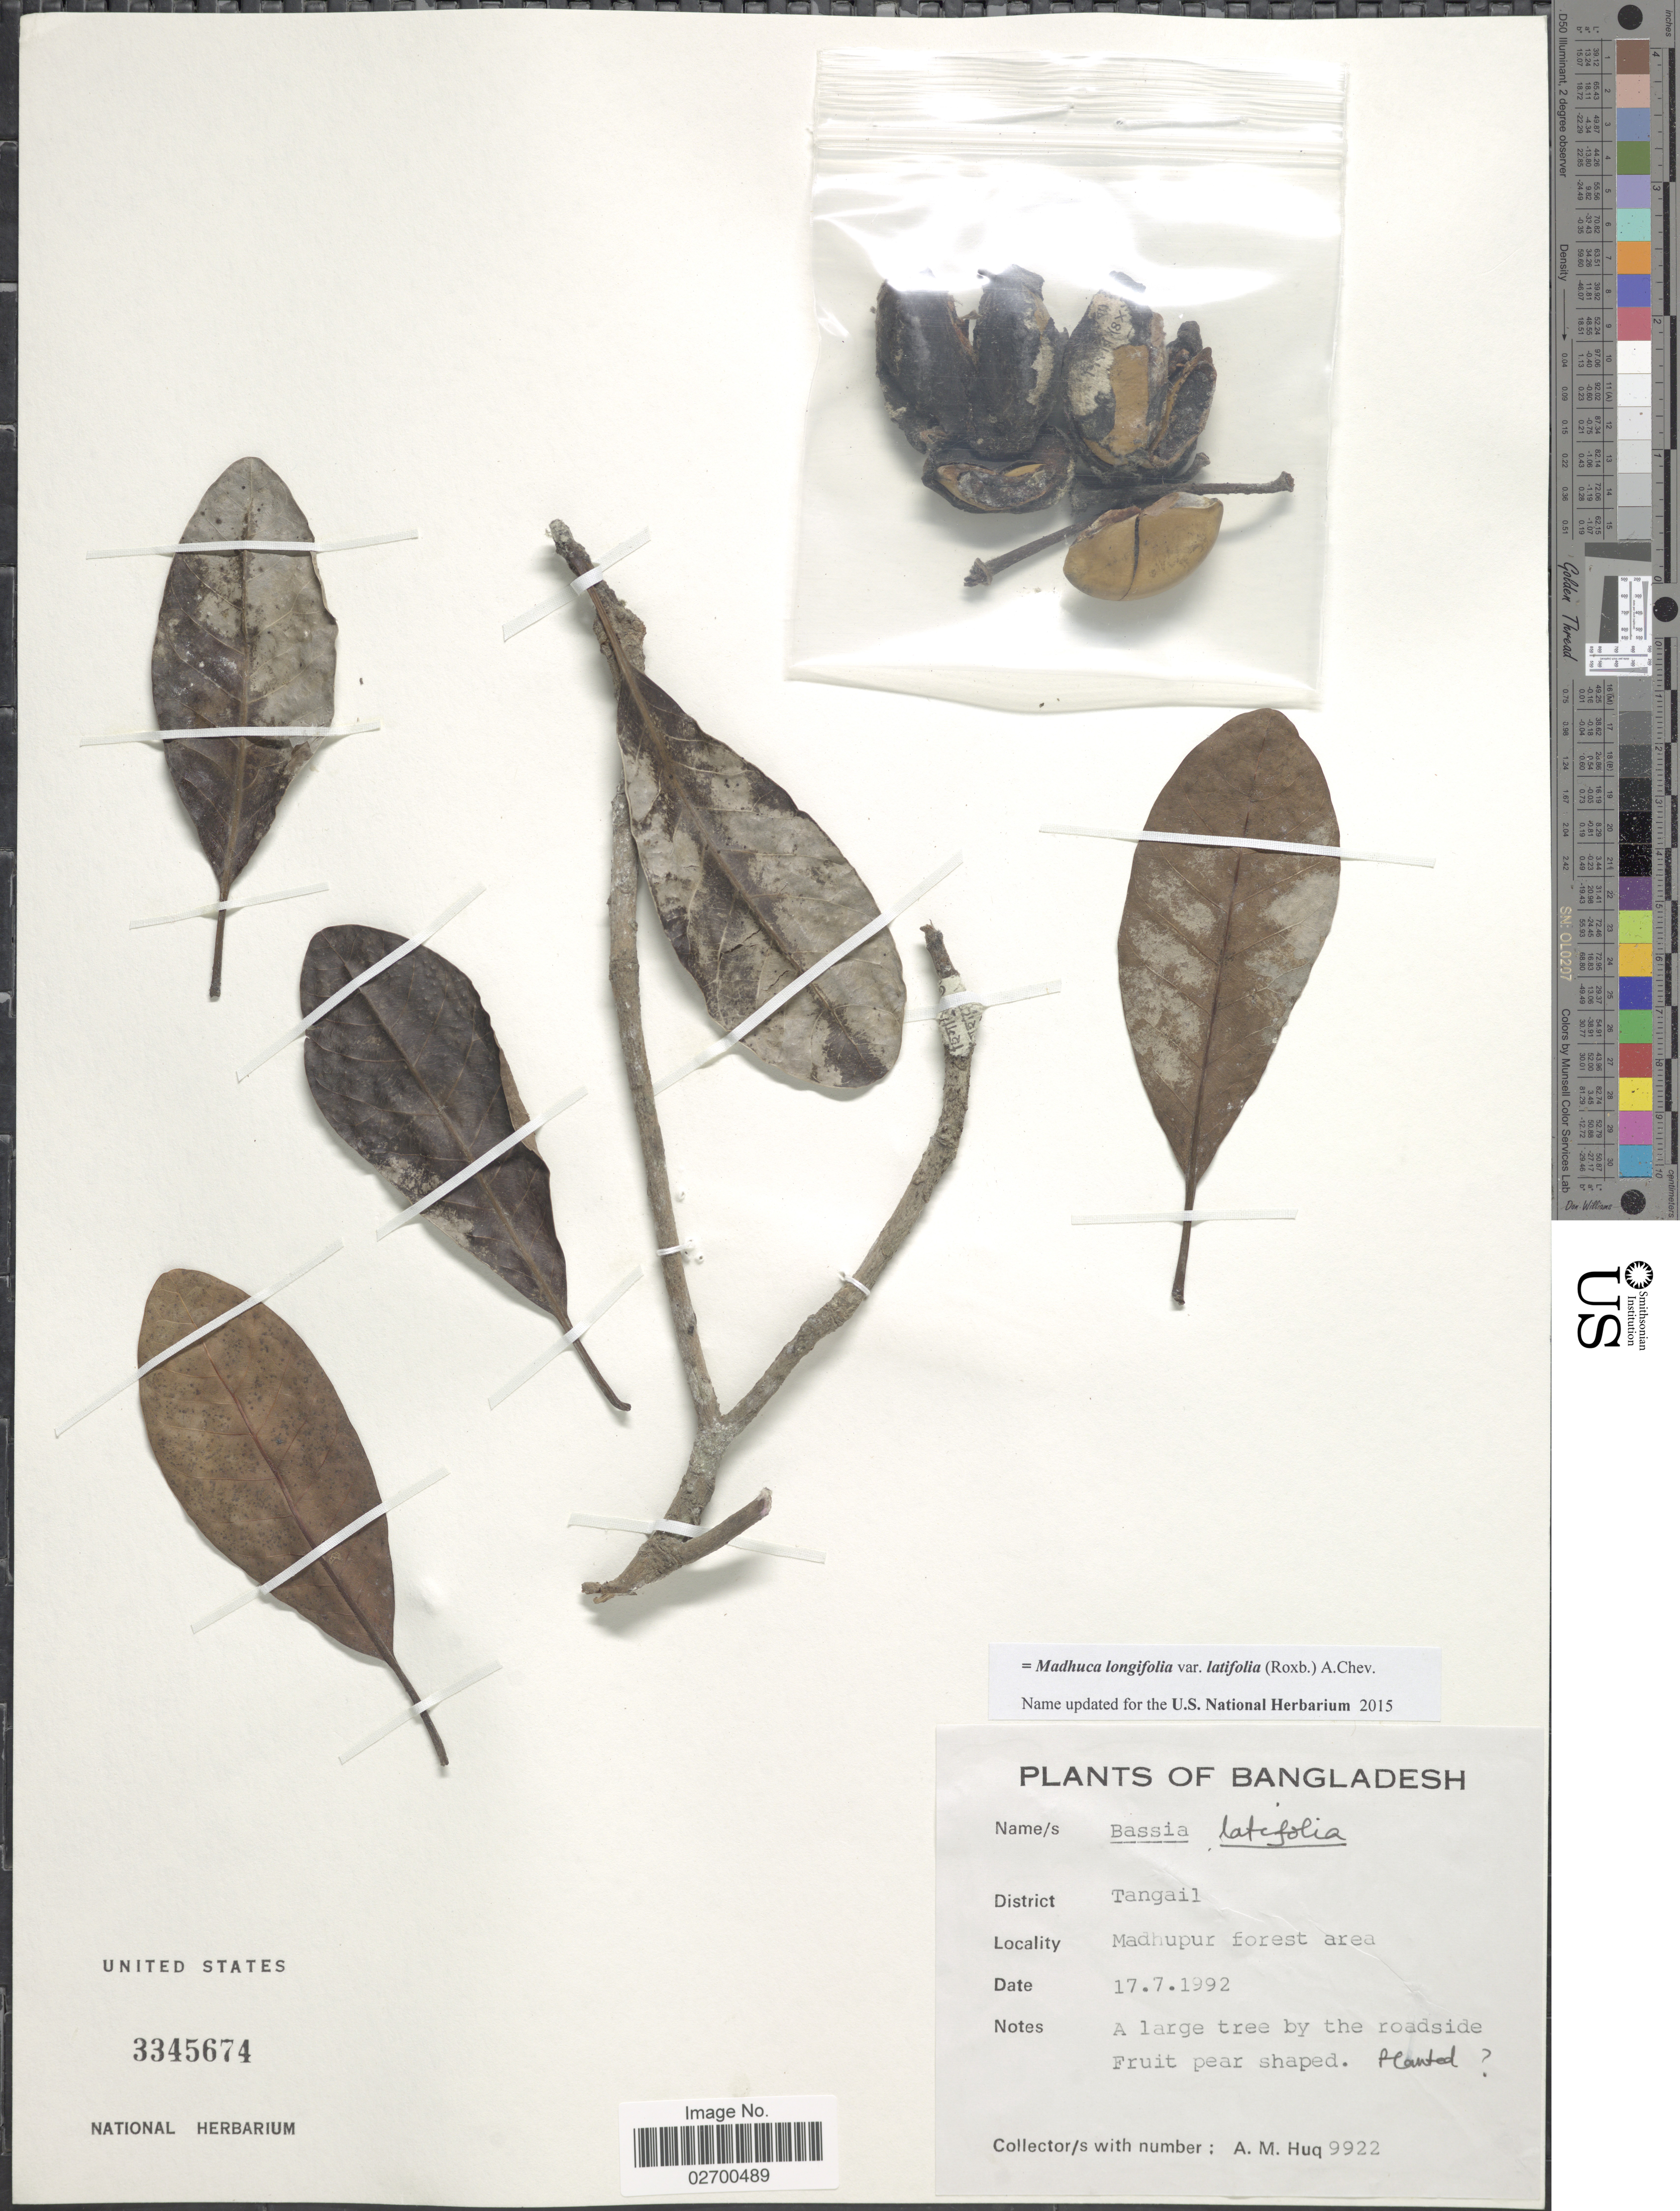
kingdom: Plantae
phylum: Tracheophyta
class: Magnoliopsida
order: Ericales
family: Sapotaceae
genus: Madhuca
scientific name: Madhuca latifolia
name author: (Roxb.) J.F. Macbr.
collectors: A. M. Huq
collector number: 9922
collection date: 1992-07-17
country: Bangladesh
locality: District Tangail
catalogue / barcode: US 3345674